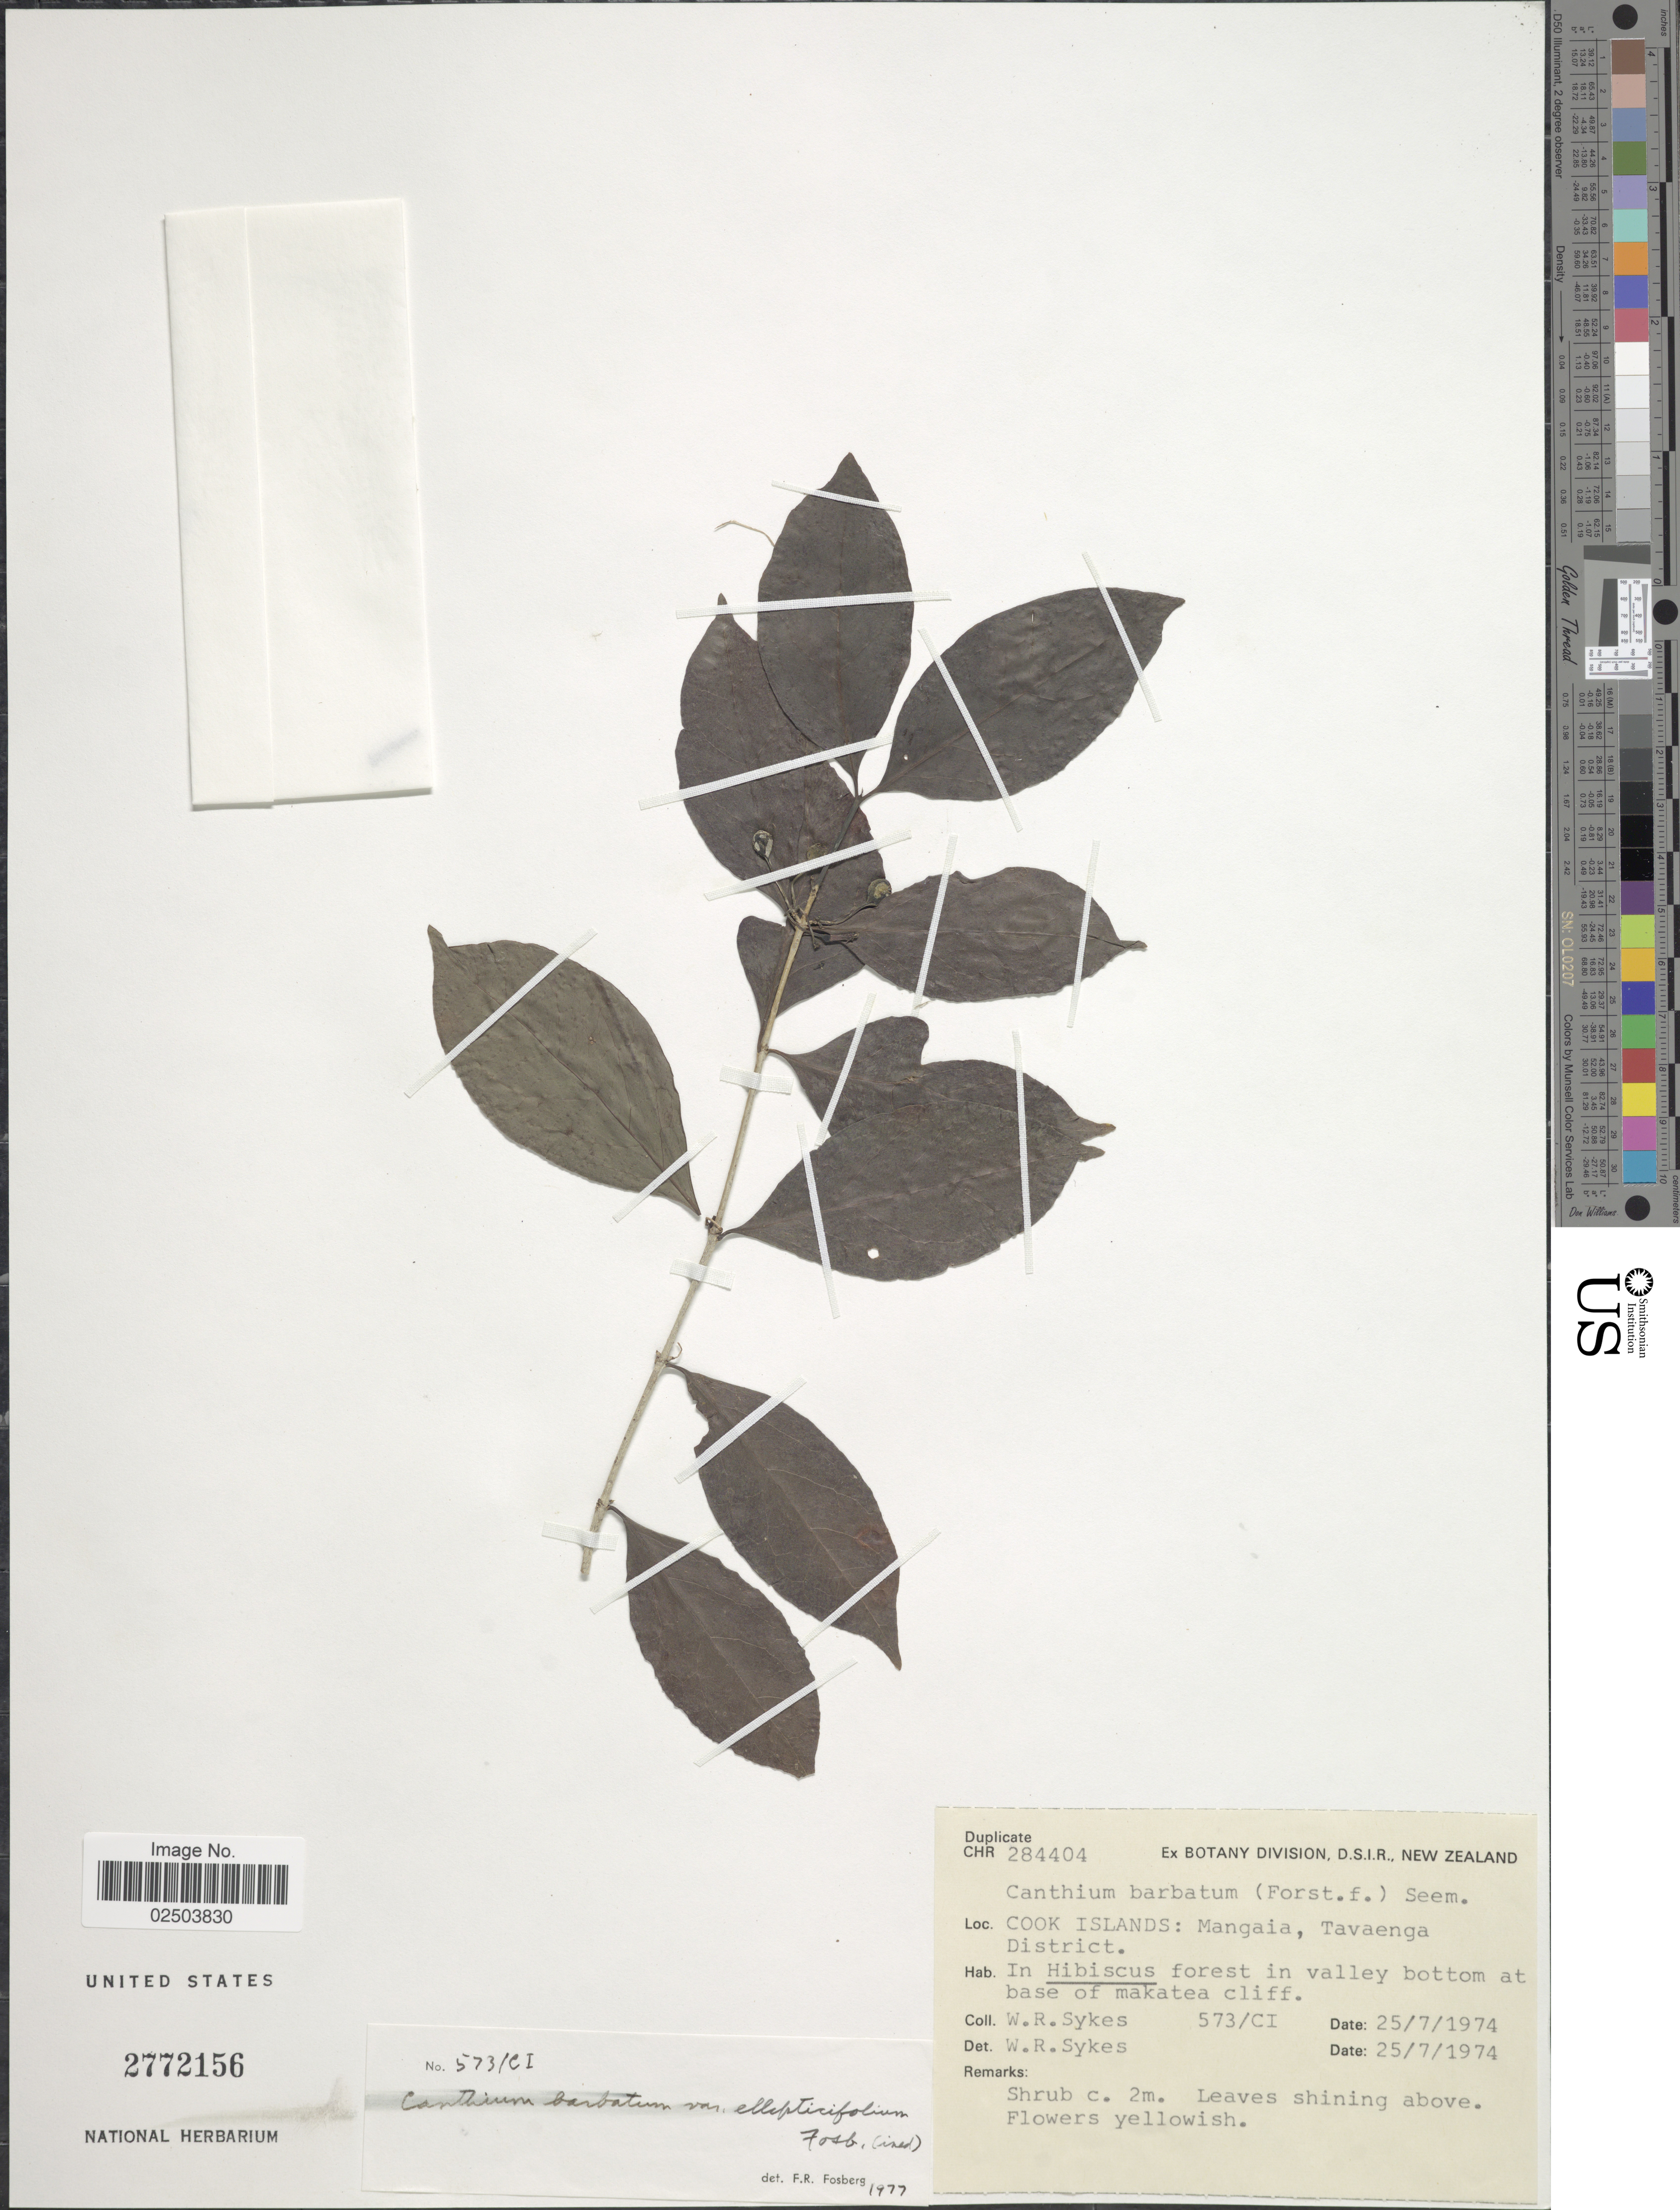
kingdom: Plantae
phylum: Tracheophyta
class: Magnoliopsida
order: Gentianales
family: Rubiaceae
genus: Cyclophyllum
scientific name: Cyclophyllum barbatum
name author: (G. Forst.) N. Hallé & J. Florence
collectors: W. R. Sykes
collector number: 573/CI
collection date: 1974-07-25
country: Cook Islands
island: Mangaia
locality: Tavaenga District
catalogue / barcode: US 2772156